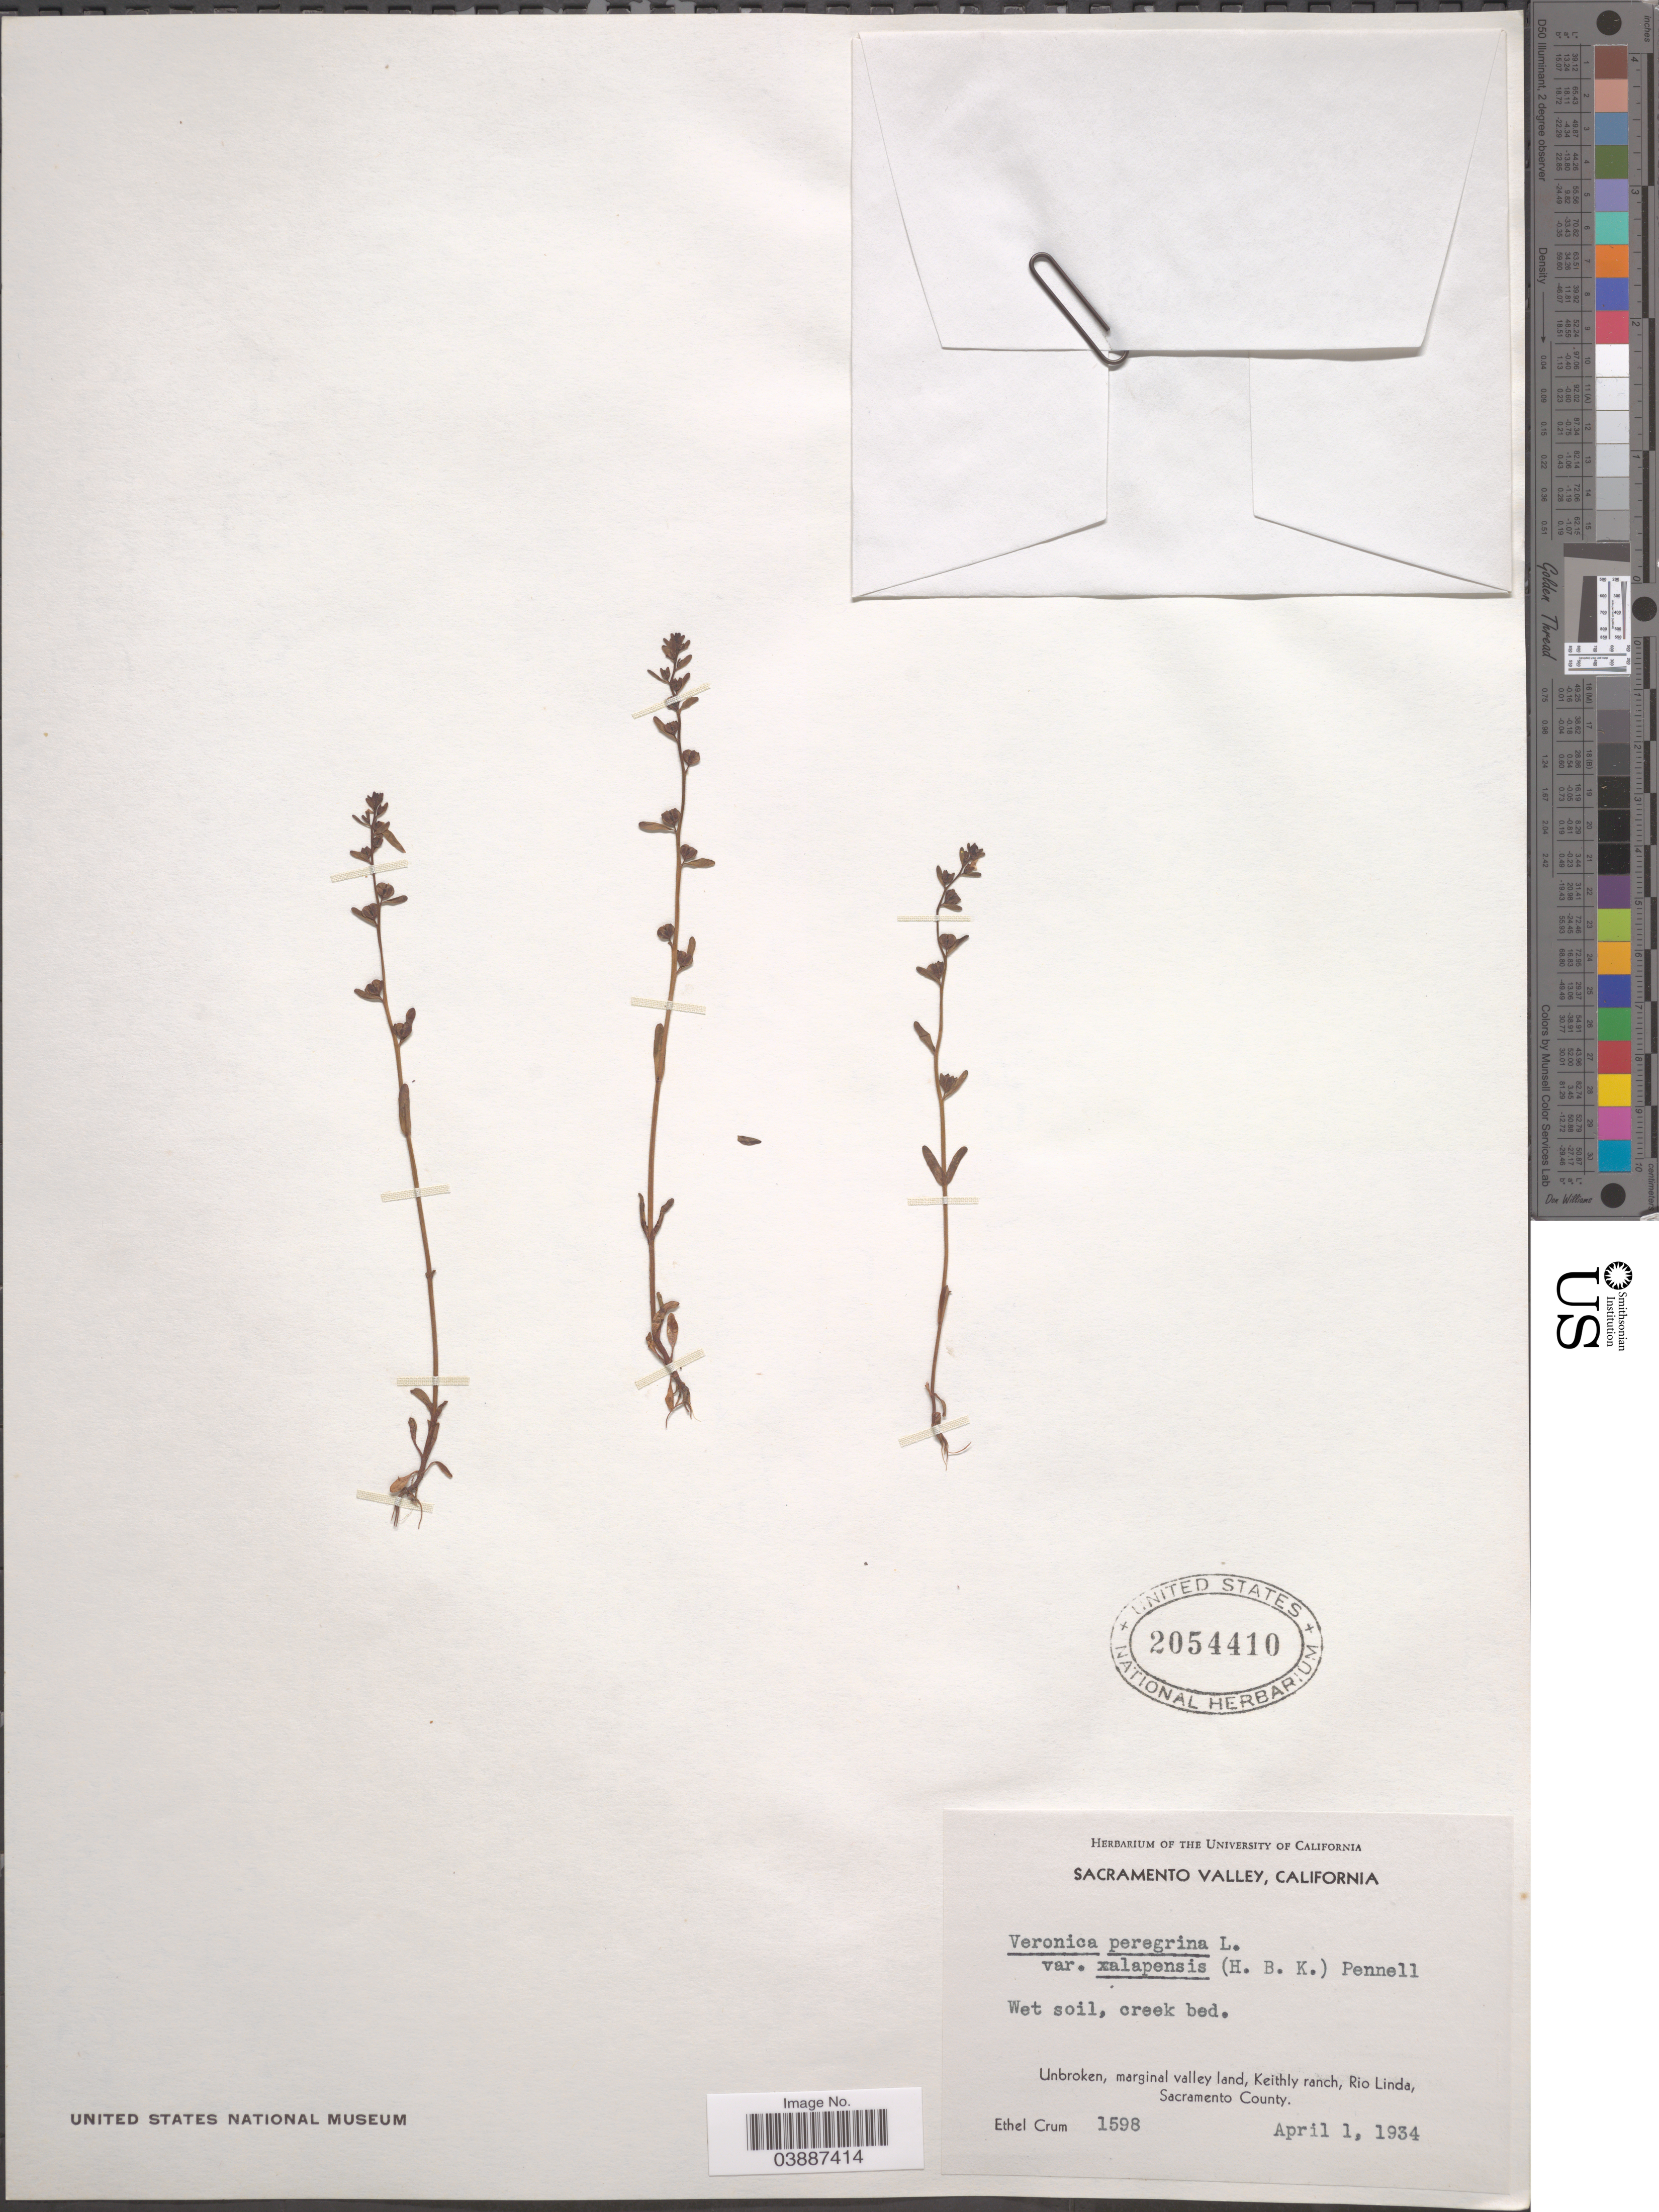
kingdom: Plantae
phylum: Tracheophyta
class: Magnoliopsida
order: Lamiales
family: Plantaginaceae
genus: Veronica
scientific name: Veronica peregrina var. xalapensis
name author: Kunth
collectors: E. K. Crum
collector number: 1598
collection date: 1934-04-01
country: United States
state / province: California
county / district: Sacramento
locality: Sacramento Valley. Unbroken, marginal valley land, Keithly ranch, Rio Linda, Sacramento County.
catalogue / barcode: US 2054410